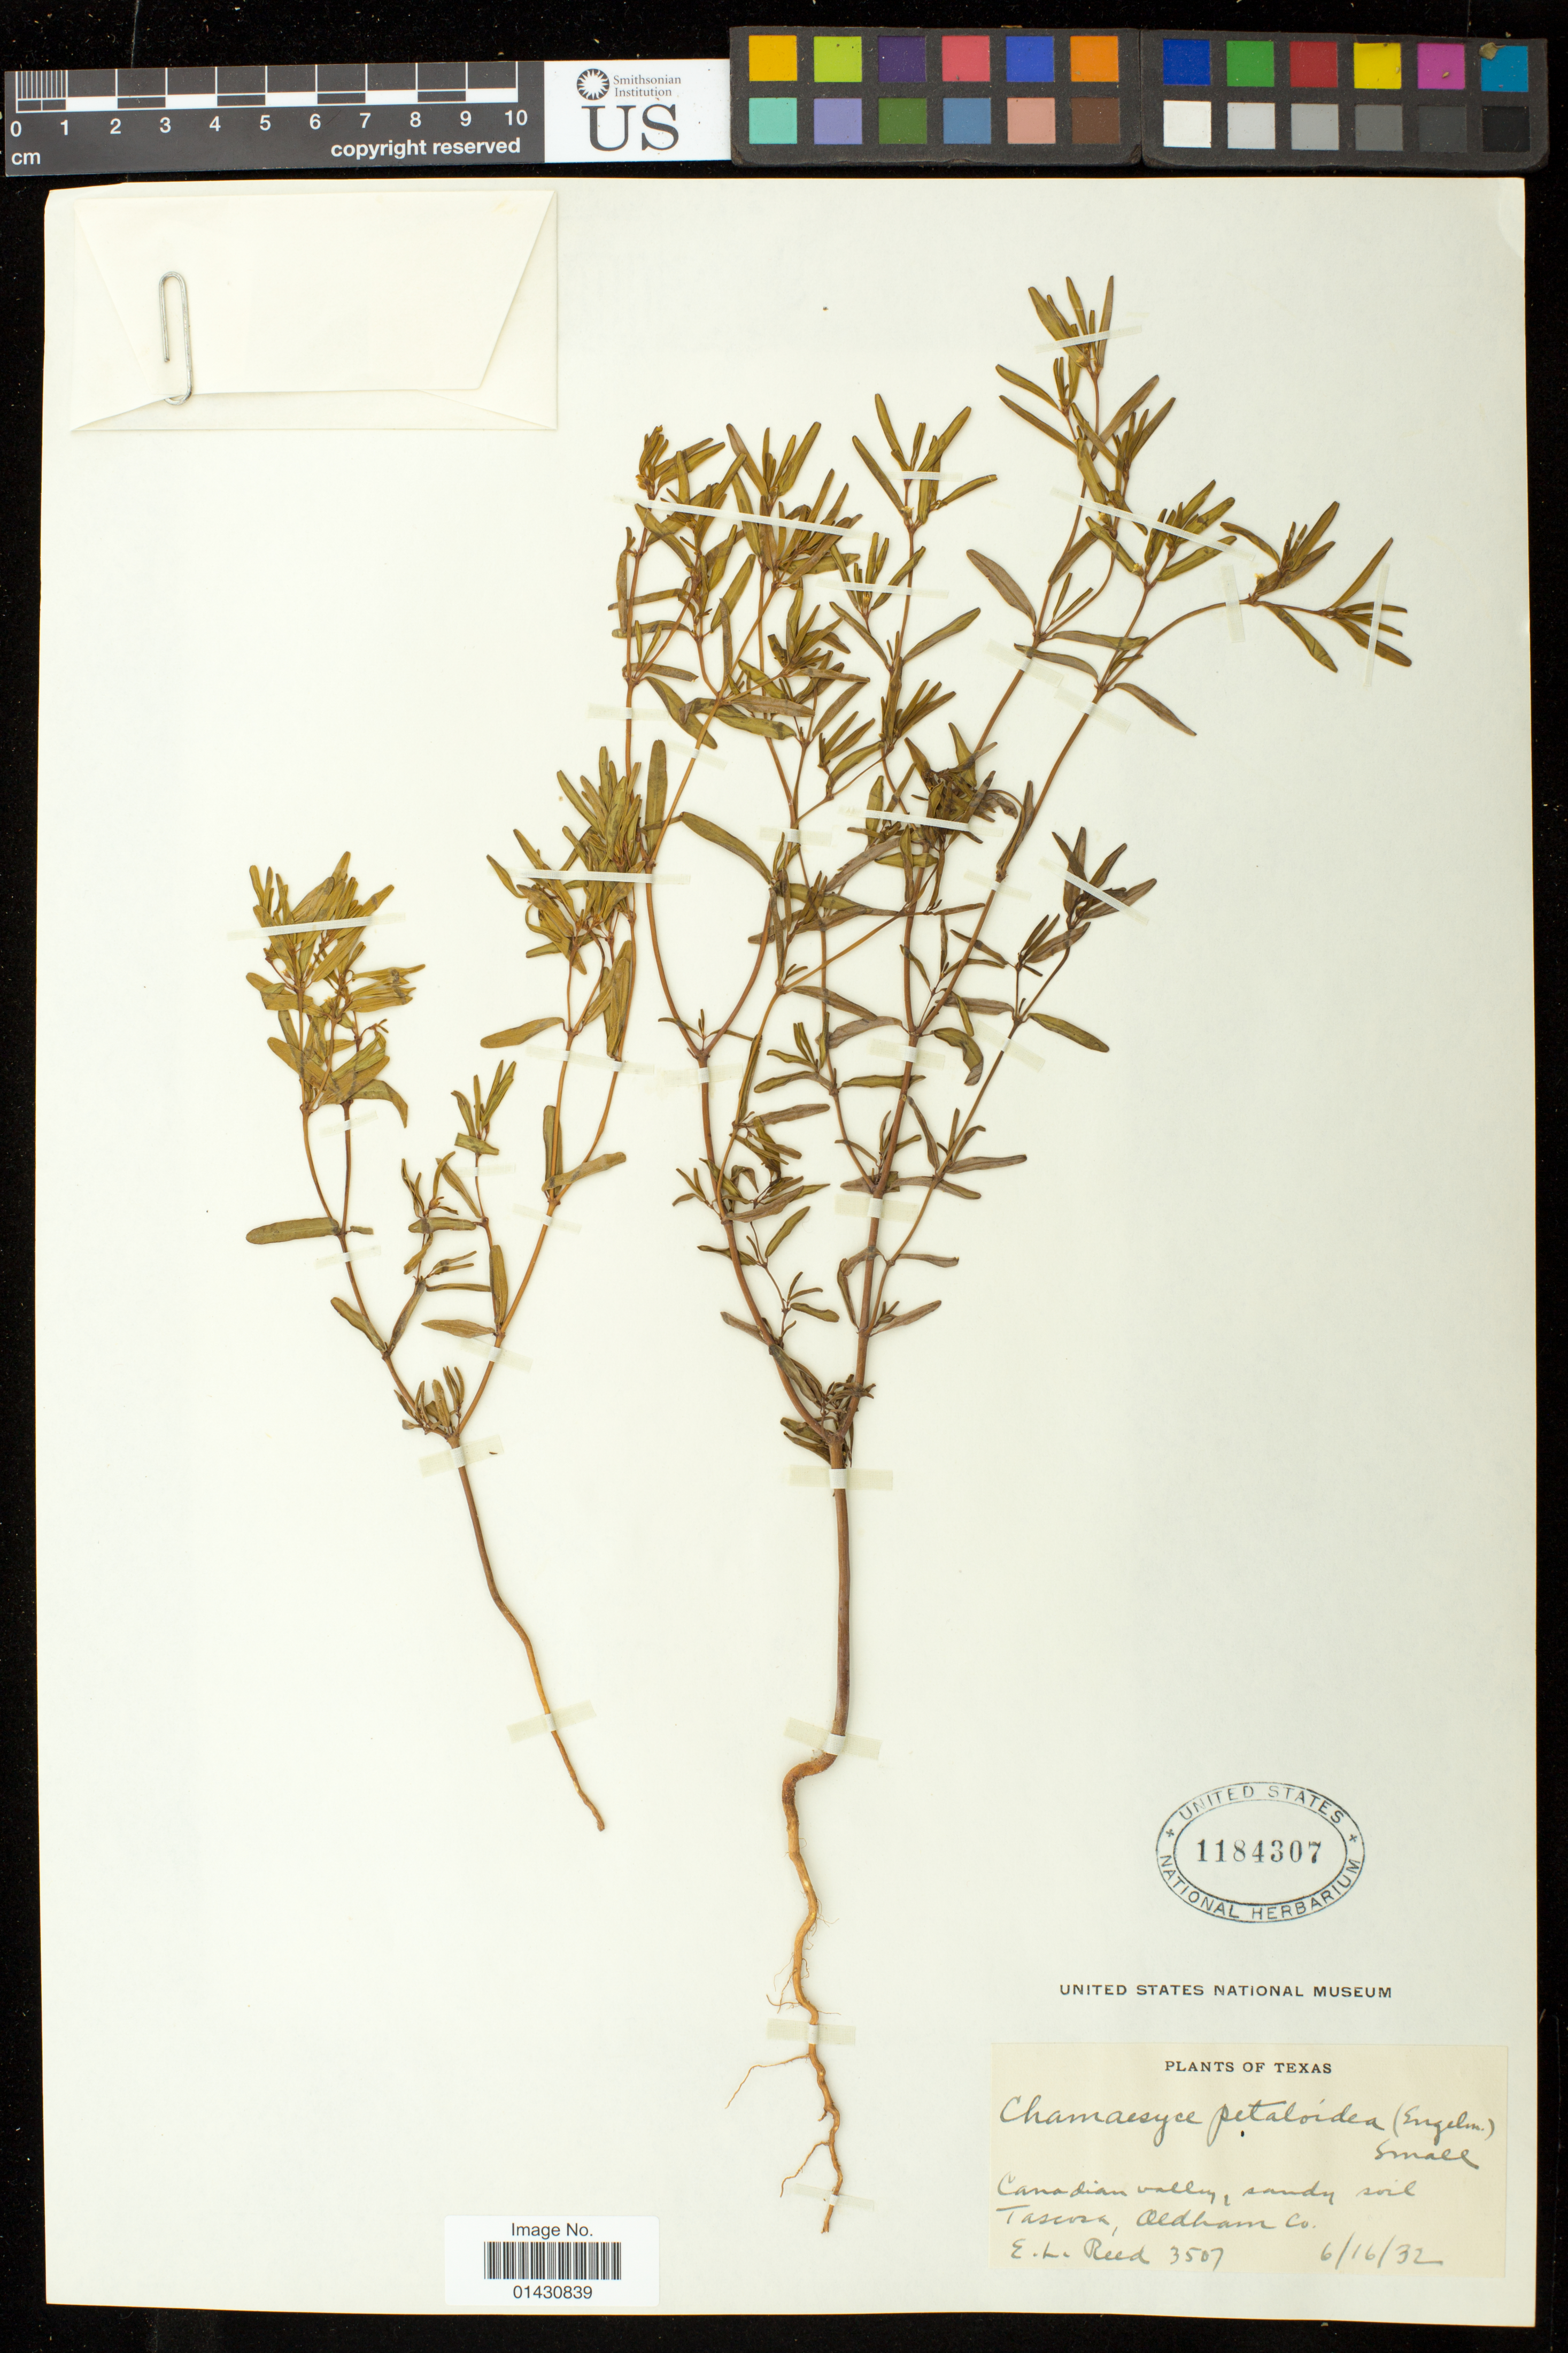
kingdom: Plantae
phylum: Tracheophyta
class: Magnoliopsida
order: Malpighiales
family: Euphorbiaceae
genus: Euphorbia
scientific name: Euphorbia missurica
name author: Raf.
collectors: E. Reed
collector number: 3507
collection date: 1932-06-16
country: United States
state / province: Texas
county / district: Oldham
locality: Canadian Valley. Tascosa.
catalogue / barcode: US 1184307